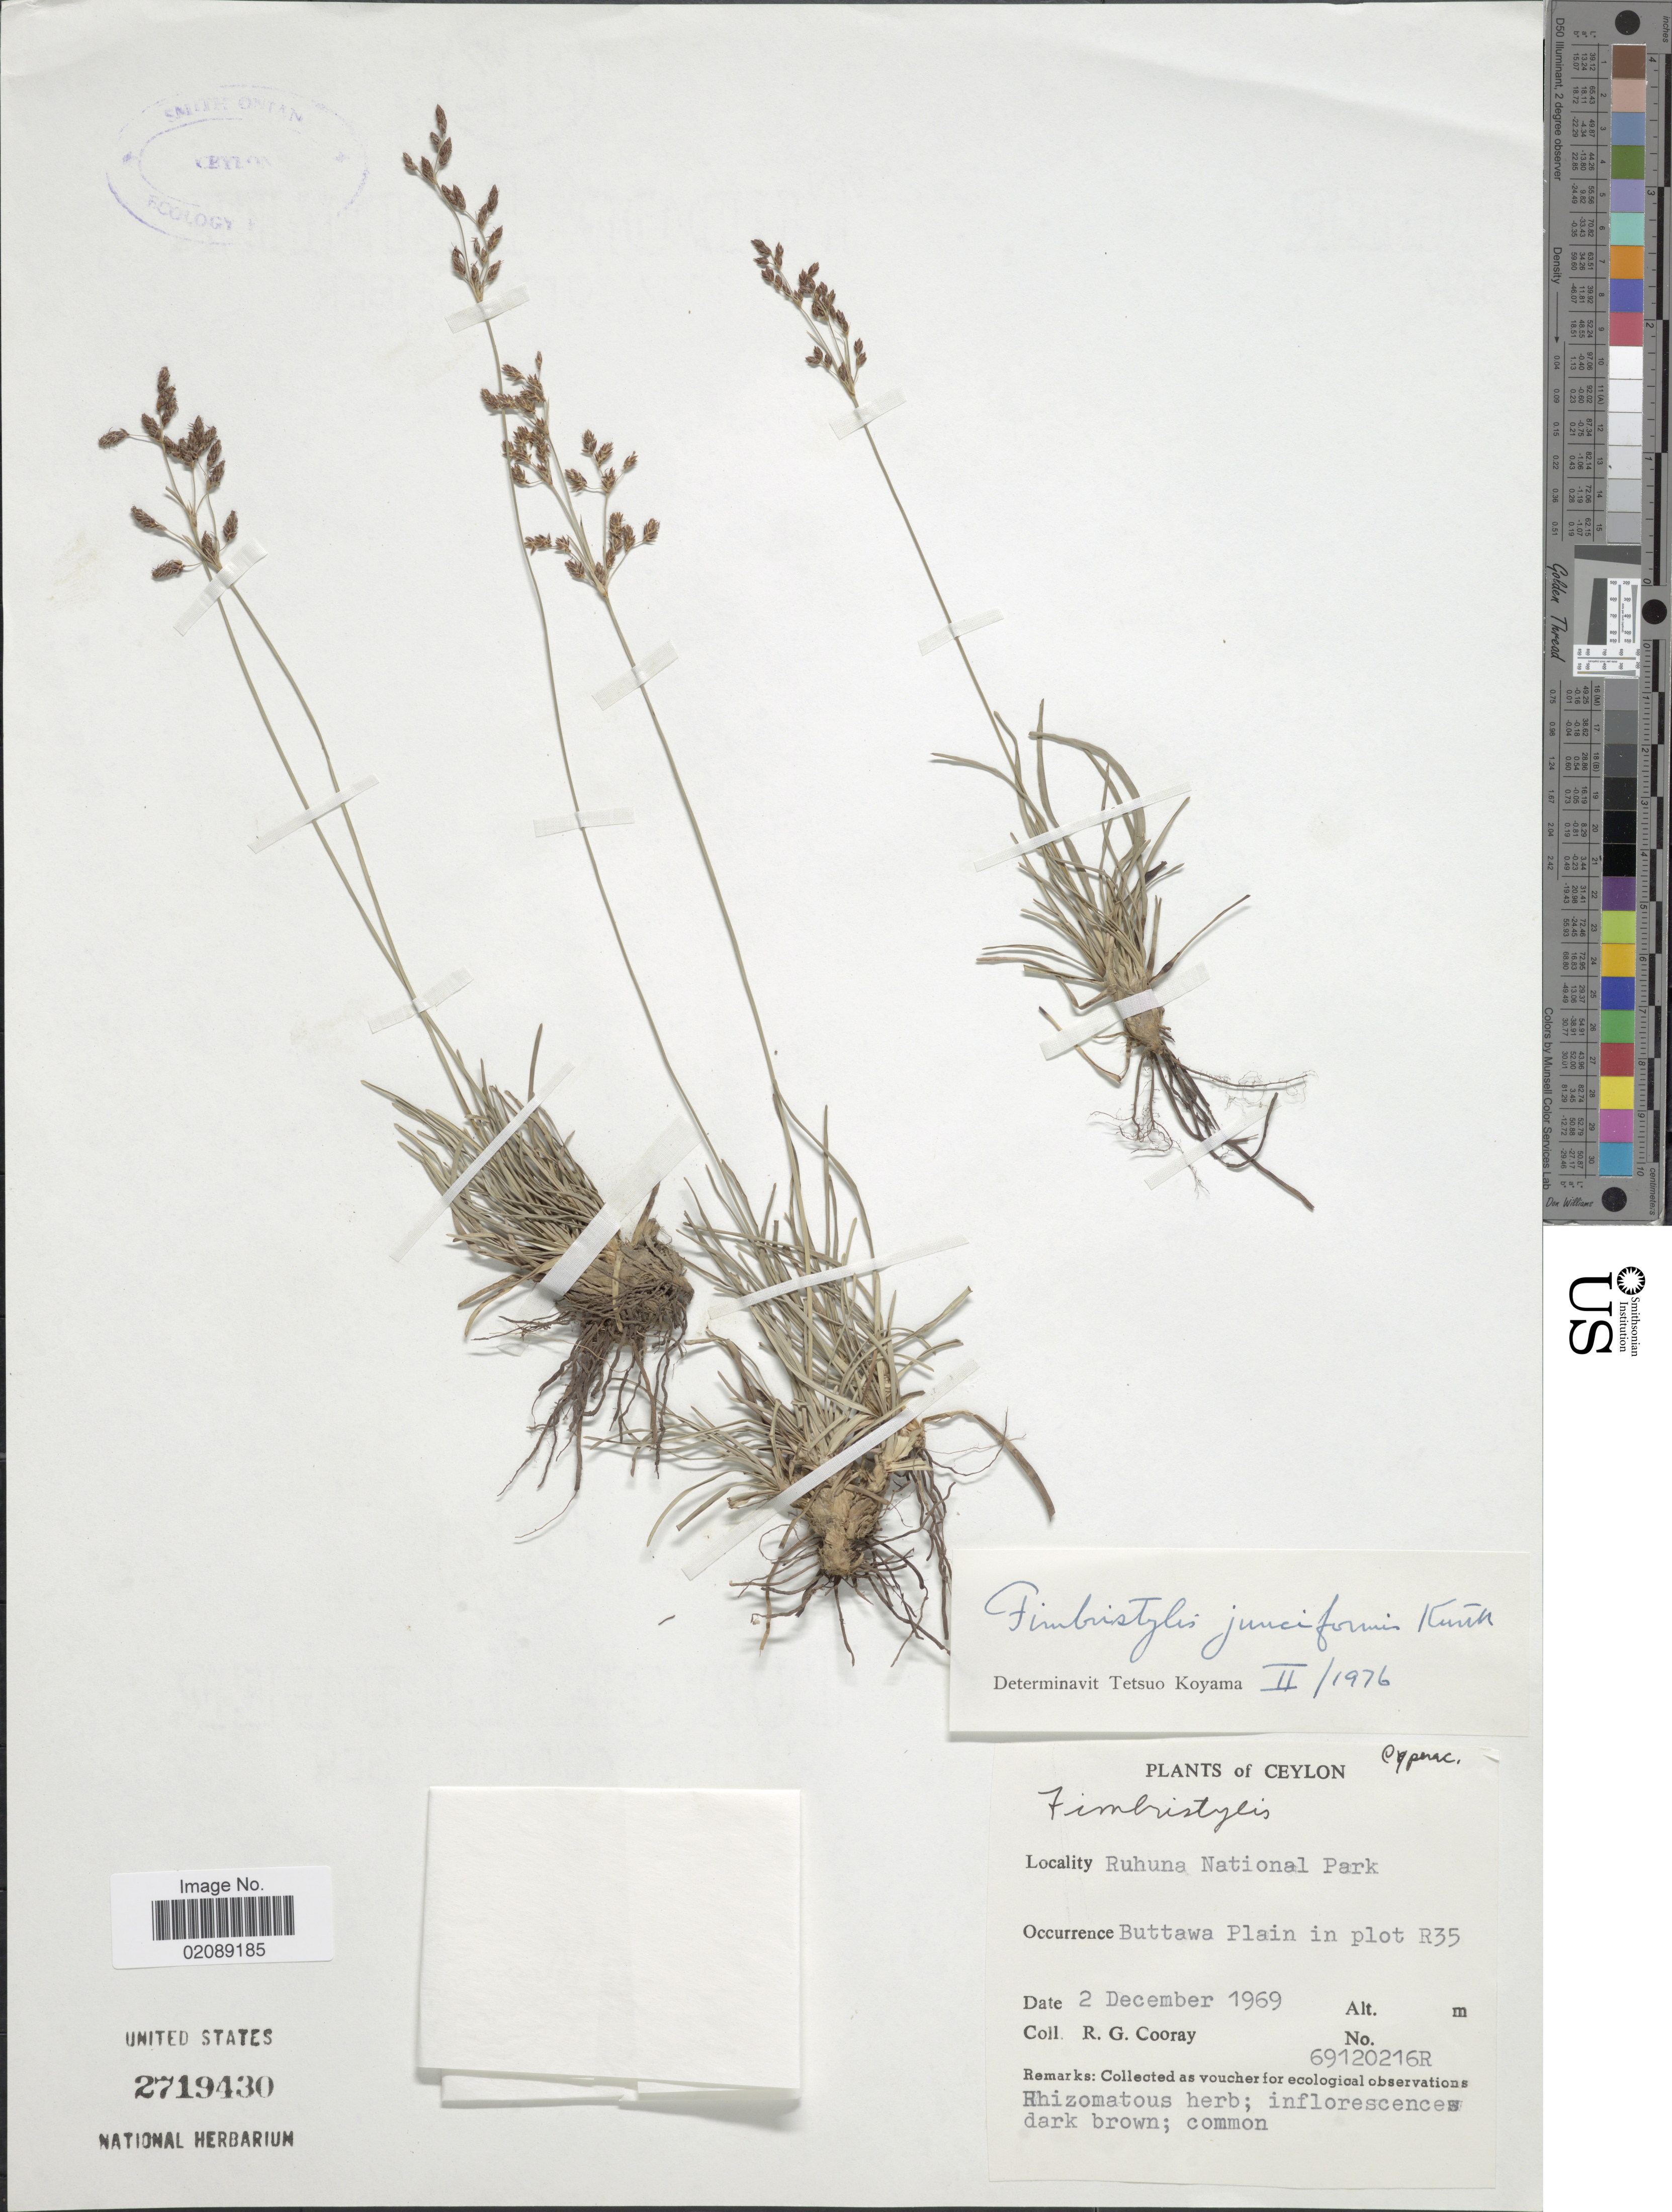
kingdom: Plantae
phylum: Tracheophyta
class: Liliopsida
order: Poales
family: Cyperaceae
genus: Fimbristylis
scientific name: Fimbristylis falcata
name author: (Vahl) Kunth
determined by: Strong, Mark T., (BOT), Smithsonian Institution - National Museum of Natural History (UNITED STATES)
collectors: R. Cooray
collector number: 69120216R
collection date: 1969-12-02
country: Sri Lanka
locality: Ceylon, Ruhuna National Park, Block I, Buttawa Plain in plot R35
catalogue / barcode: US 2719430